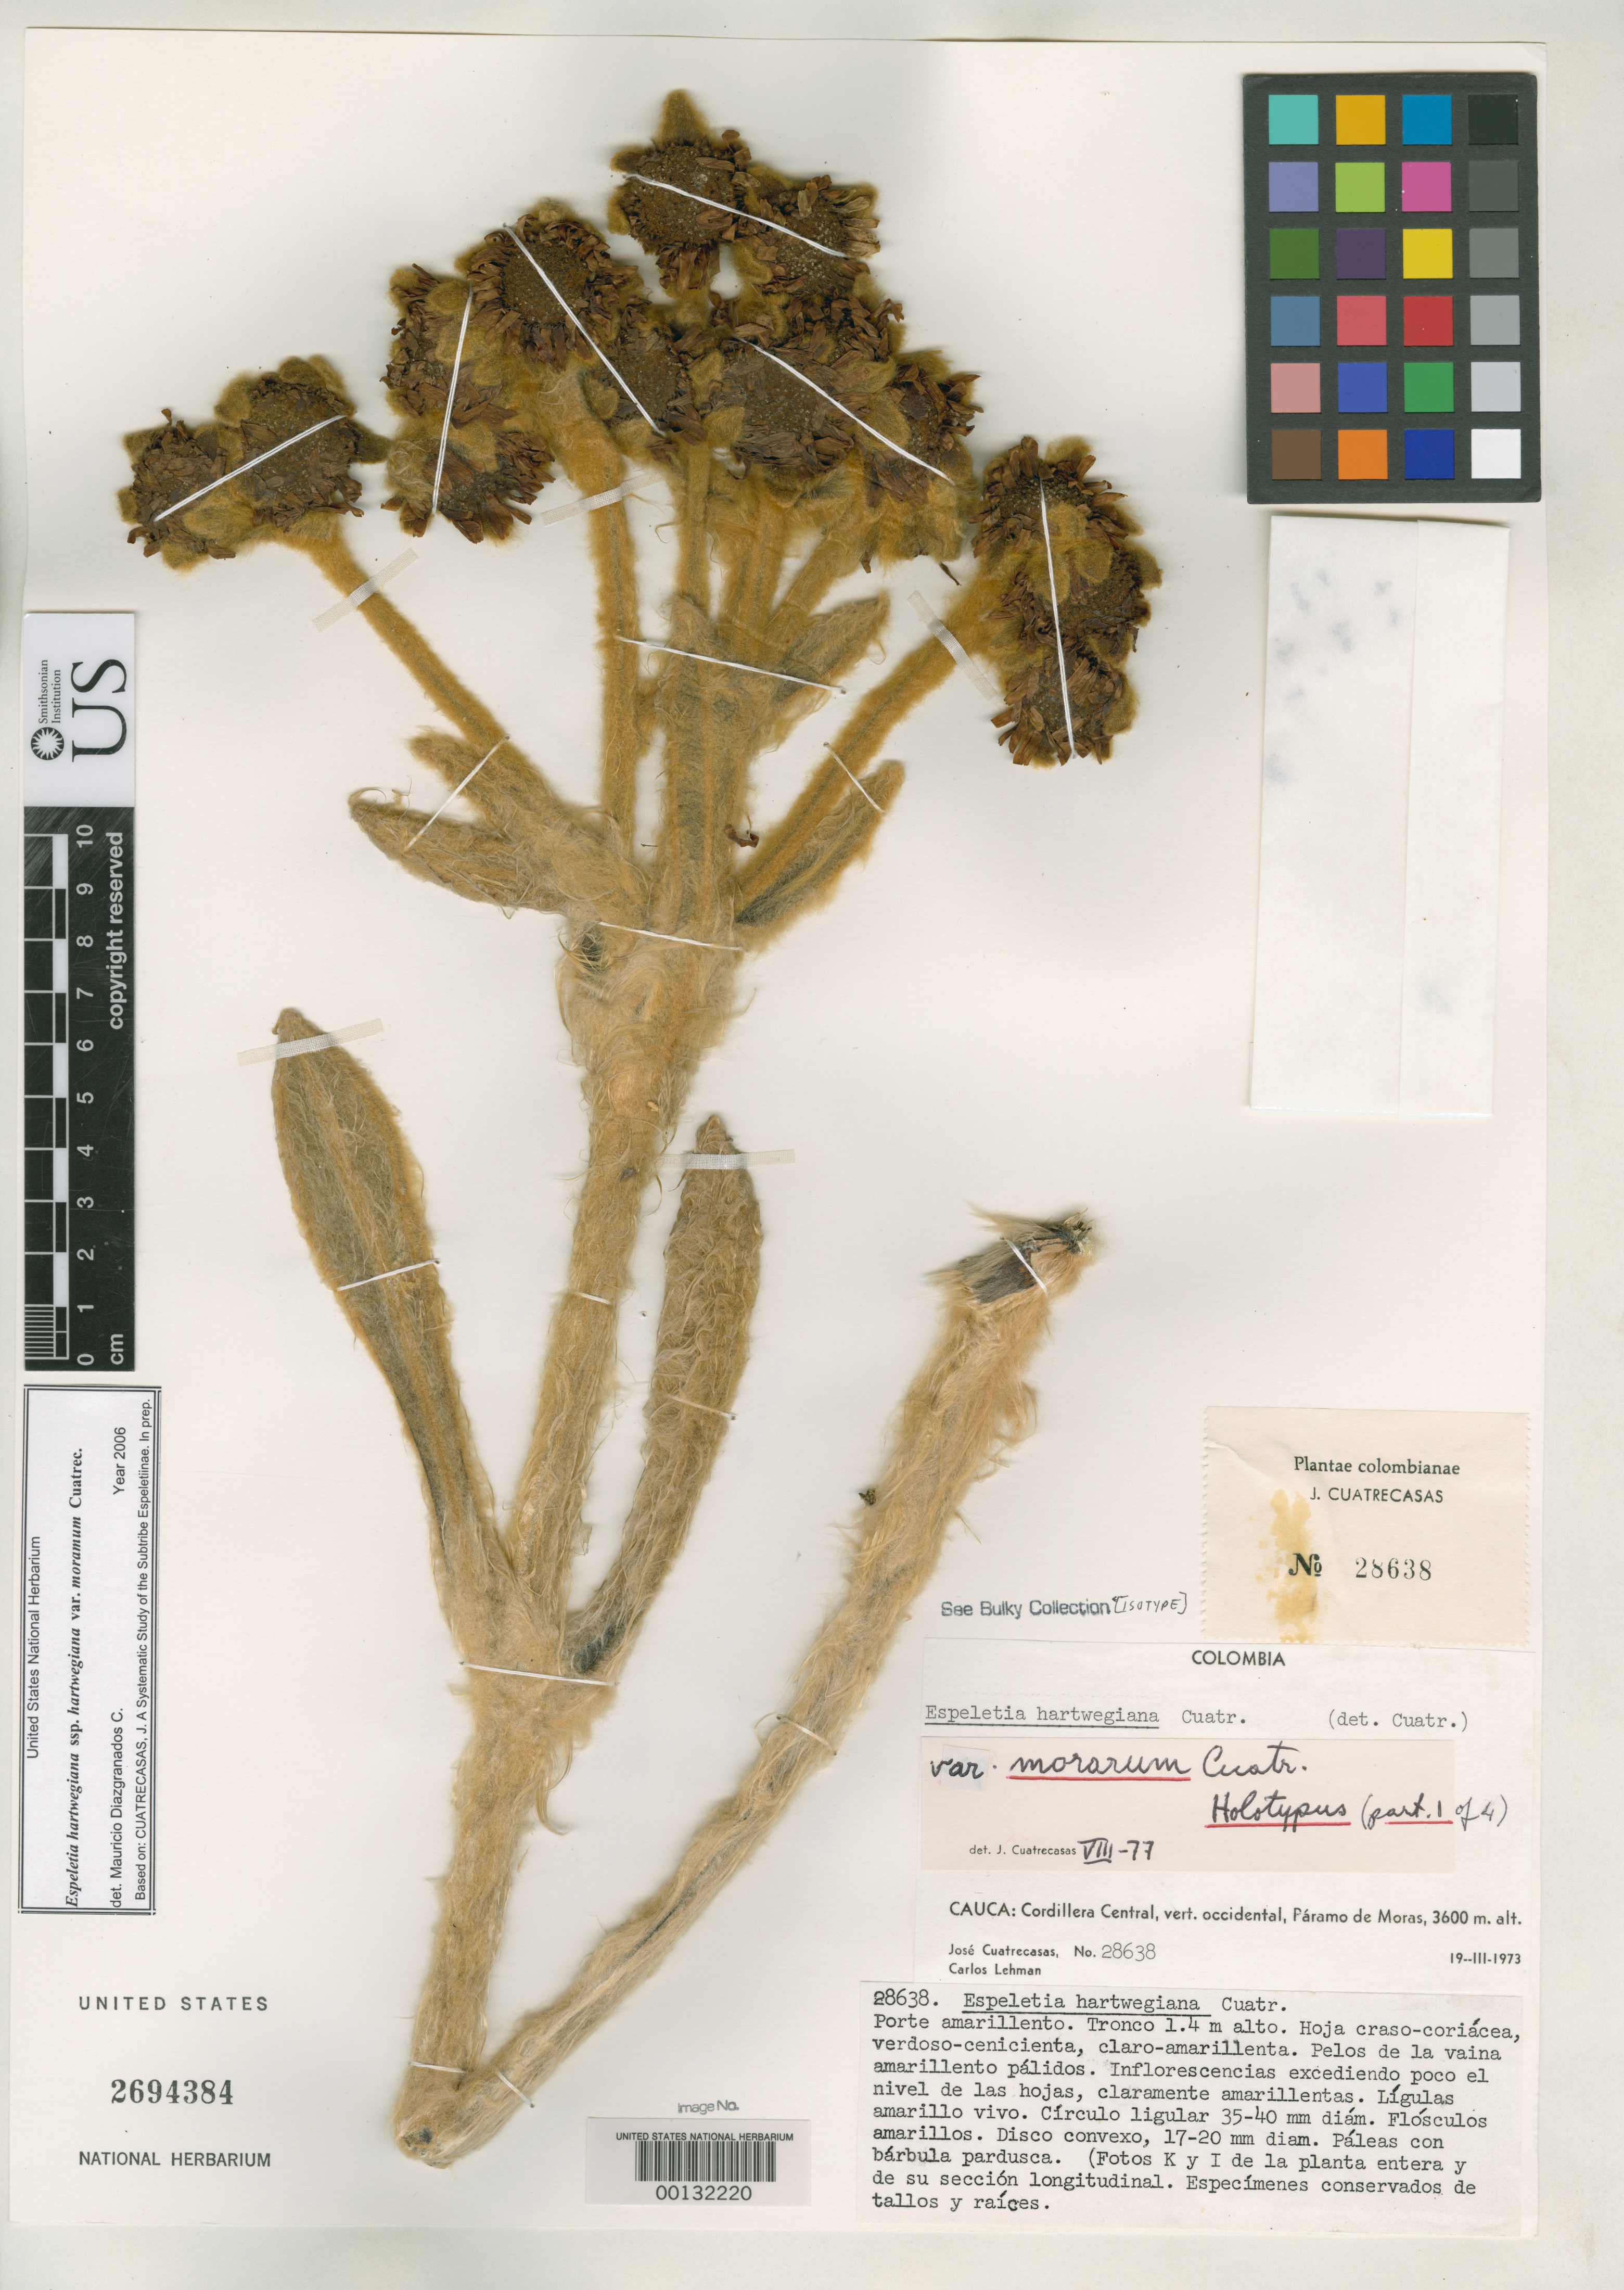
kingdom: Plantae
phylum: Tracheophyta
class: Magnoliopsida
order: Asterales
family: Asteraceae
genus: Espeletia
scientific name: Espeletia hartwegiana var. morarum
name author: Cuatrec.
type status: Holotype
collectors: J. Cuatrecasas & C. Lehman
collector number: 28638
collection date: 1973-03-19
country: Colombia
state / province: Cauca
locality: Cordillera Central, vert. occidental, páramo de Moras.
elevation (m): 3600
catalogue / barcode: US 2694384